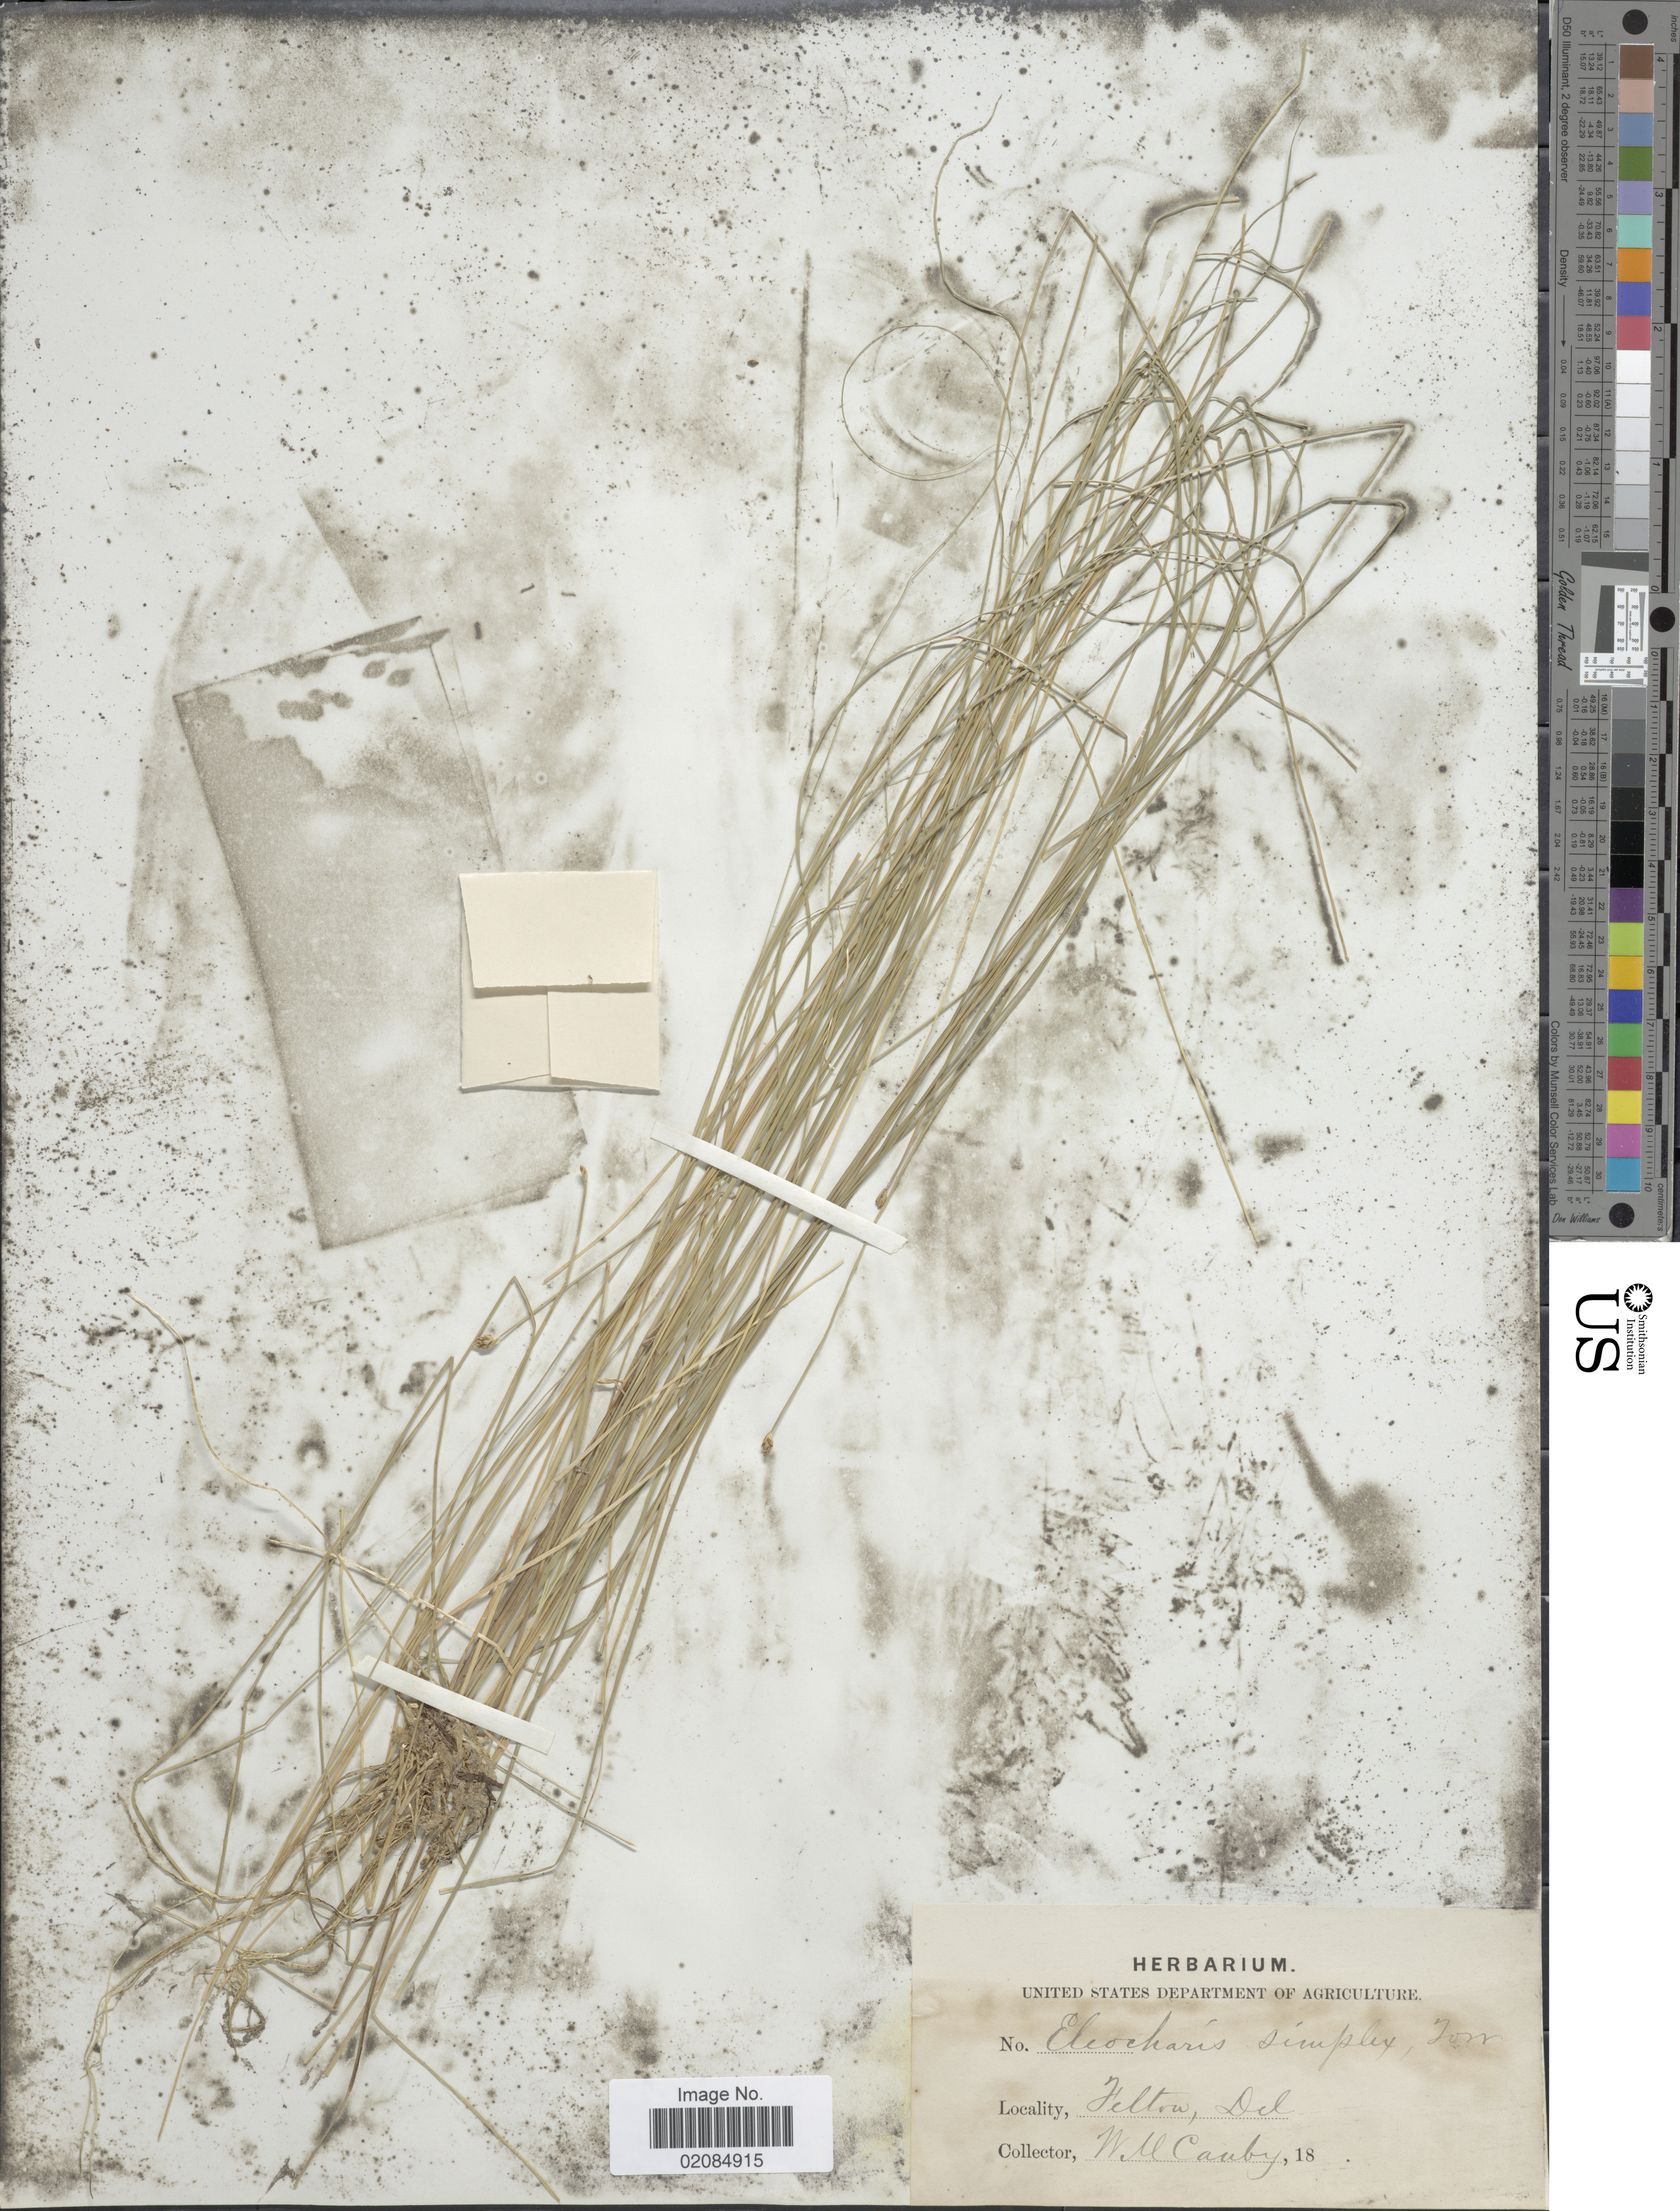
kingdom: Plantae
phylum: Tracheophyta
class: Liliopsida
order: Poales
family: Cyperaceae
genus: Eleocharis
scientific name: Eleocharis tortilis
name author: (Link) Schult.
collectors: W. M. Canby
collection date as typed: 18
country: United States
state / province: Delaware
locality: Felton, Del